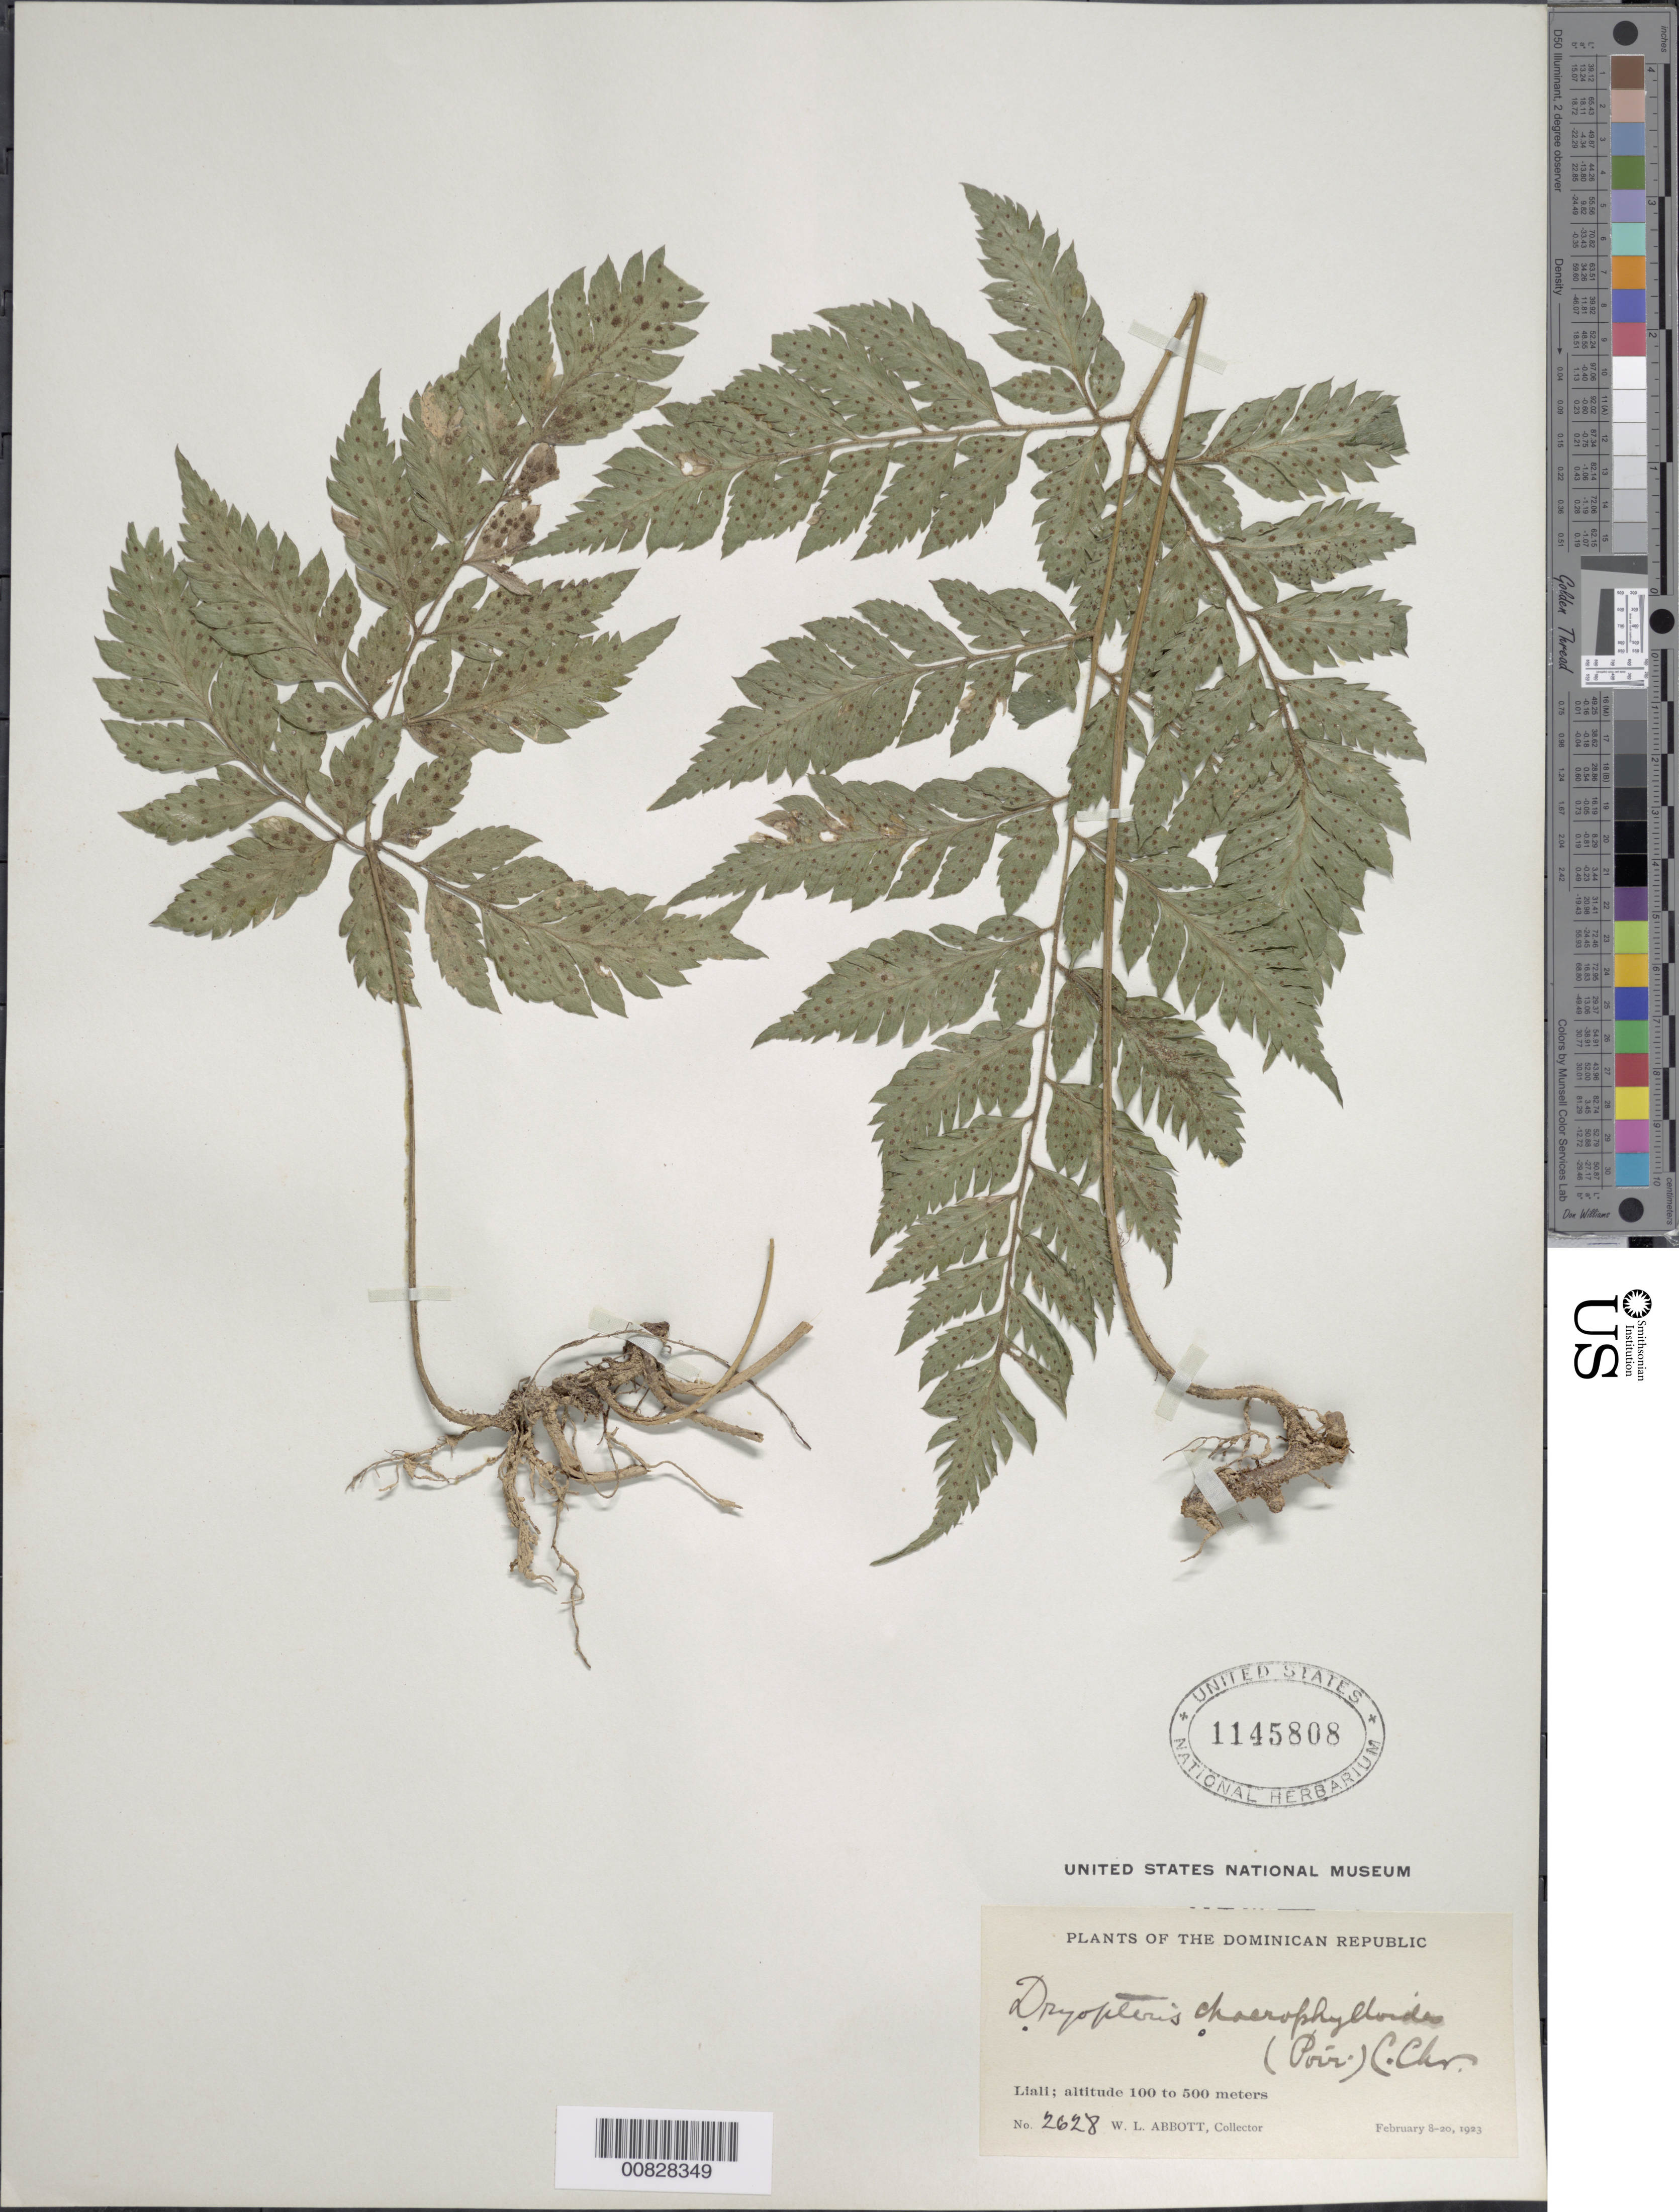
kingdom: Plantae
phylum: Tracheophyta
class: Polypodiopsida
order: Polypodiales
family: Dryopteridaceae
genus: Polystichopsis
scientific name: Polystichopsis chaerophylloides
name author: (Poir.) C.V. Morton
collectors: W. L. Abbott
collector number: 2628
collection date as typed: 08 Feb 1923 to 20 Feb 1923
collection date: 1923-02-08/1923-02-20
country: Dominican Republic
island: Hispaniola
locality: Liali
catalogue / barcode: US 1145808